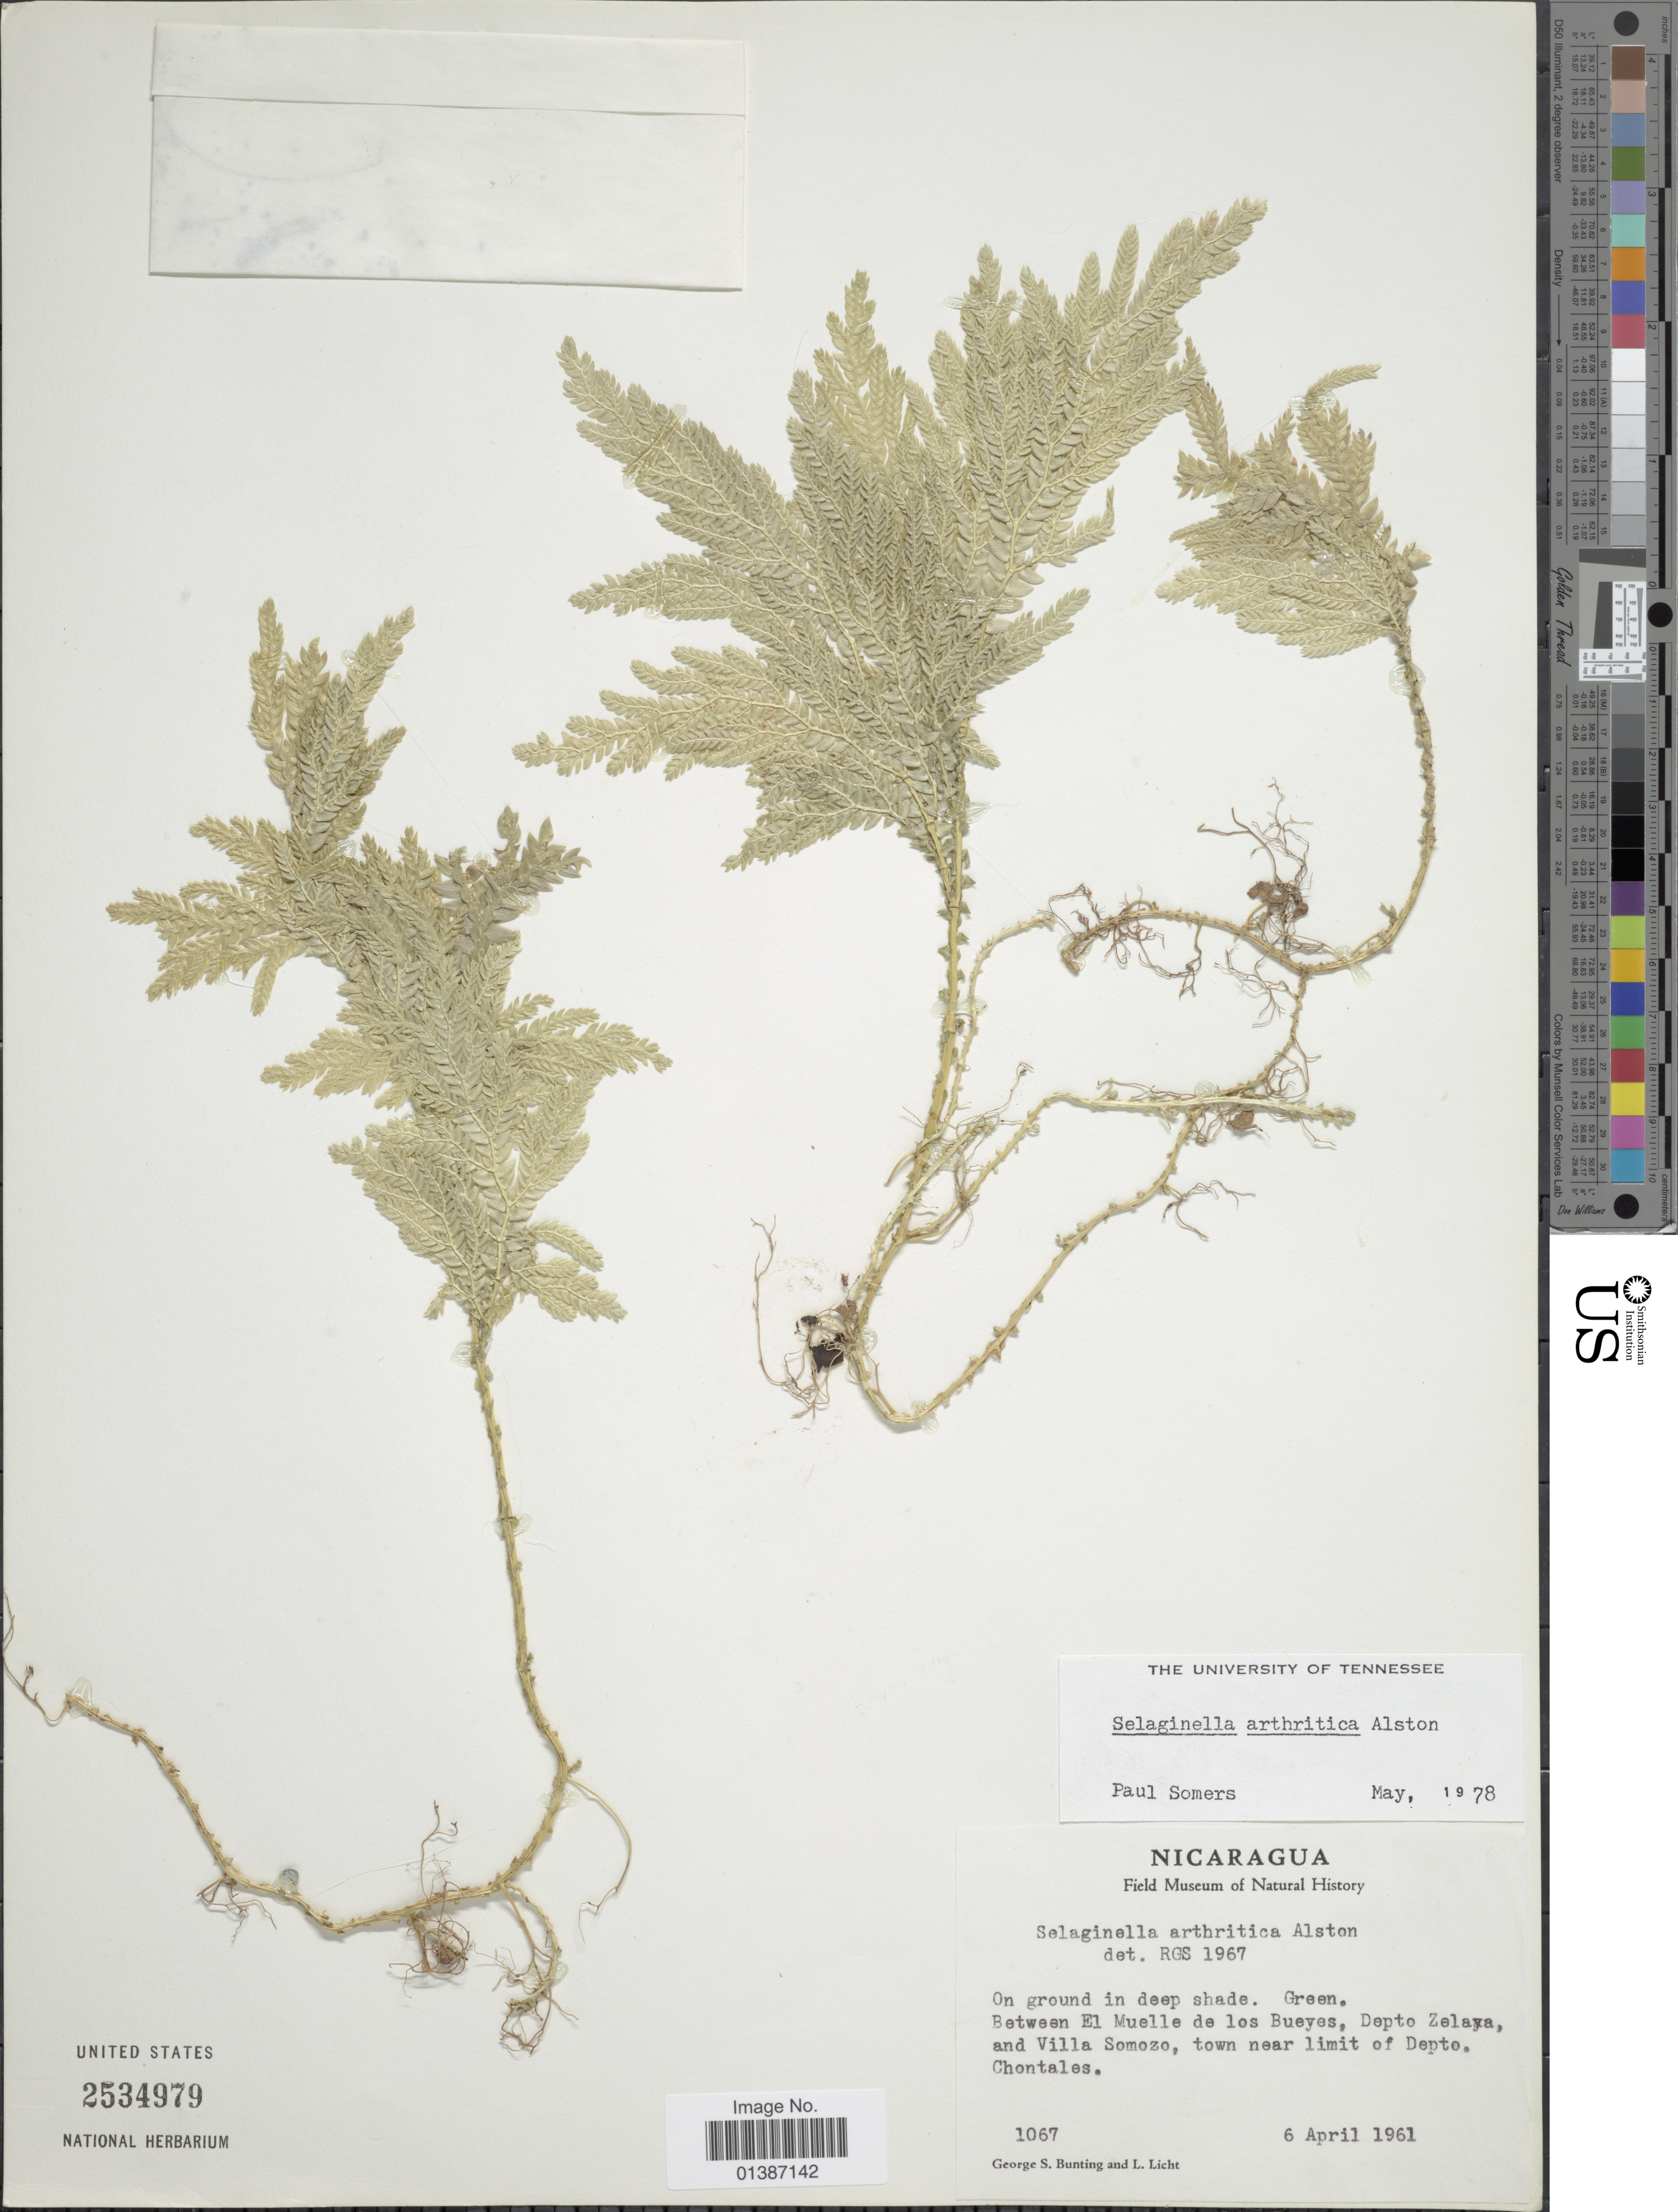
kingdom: Plantae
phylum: Tracheophyta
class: Lycopodiopsida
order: Selaginellales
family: Selaginellaceae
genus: Selaginella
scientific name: Selaginella arthritica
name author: Alston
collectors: G. S. Bunting & L. Licht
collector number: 1067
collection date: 1961-04-06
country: Nicaragua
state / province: Chontales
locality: Between El Muelle de los Bueyes, Depto Zelaya, and Villa Somozo, town near limit of Depto. Chontales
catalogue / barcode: US 2534979